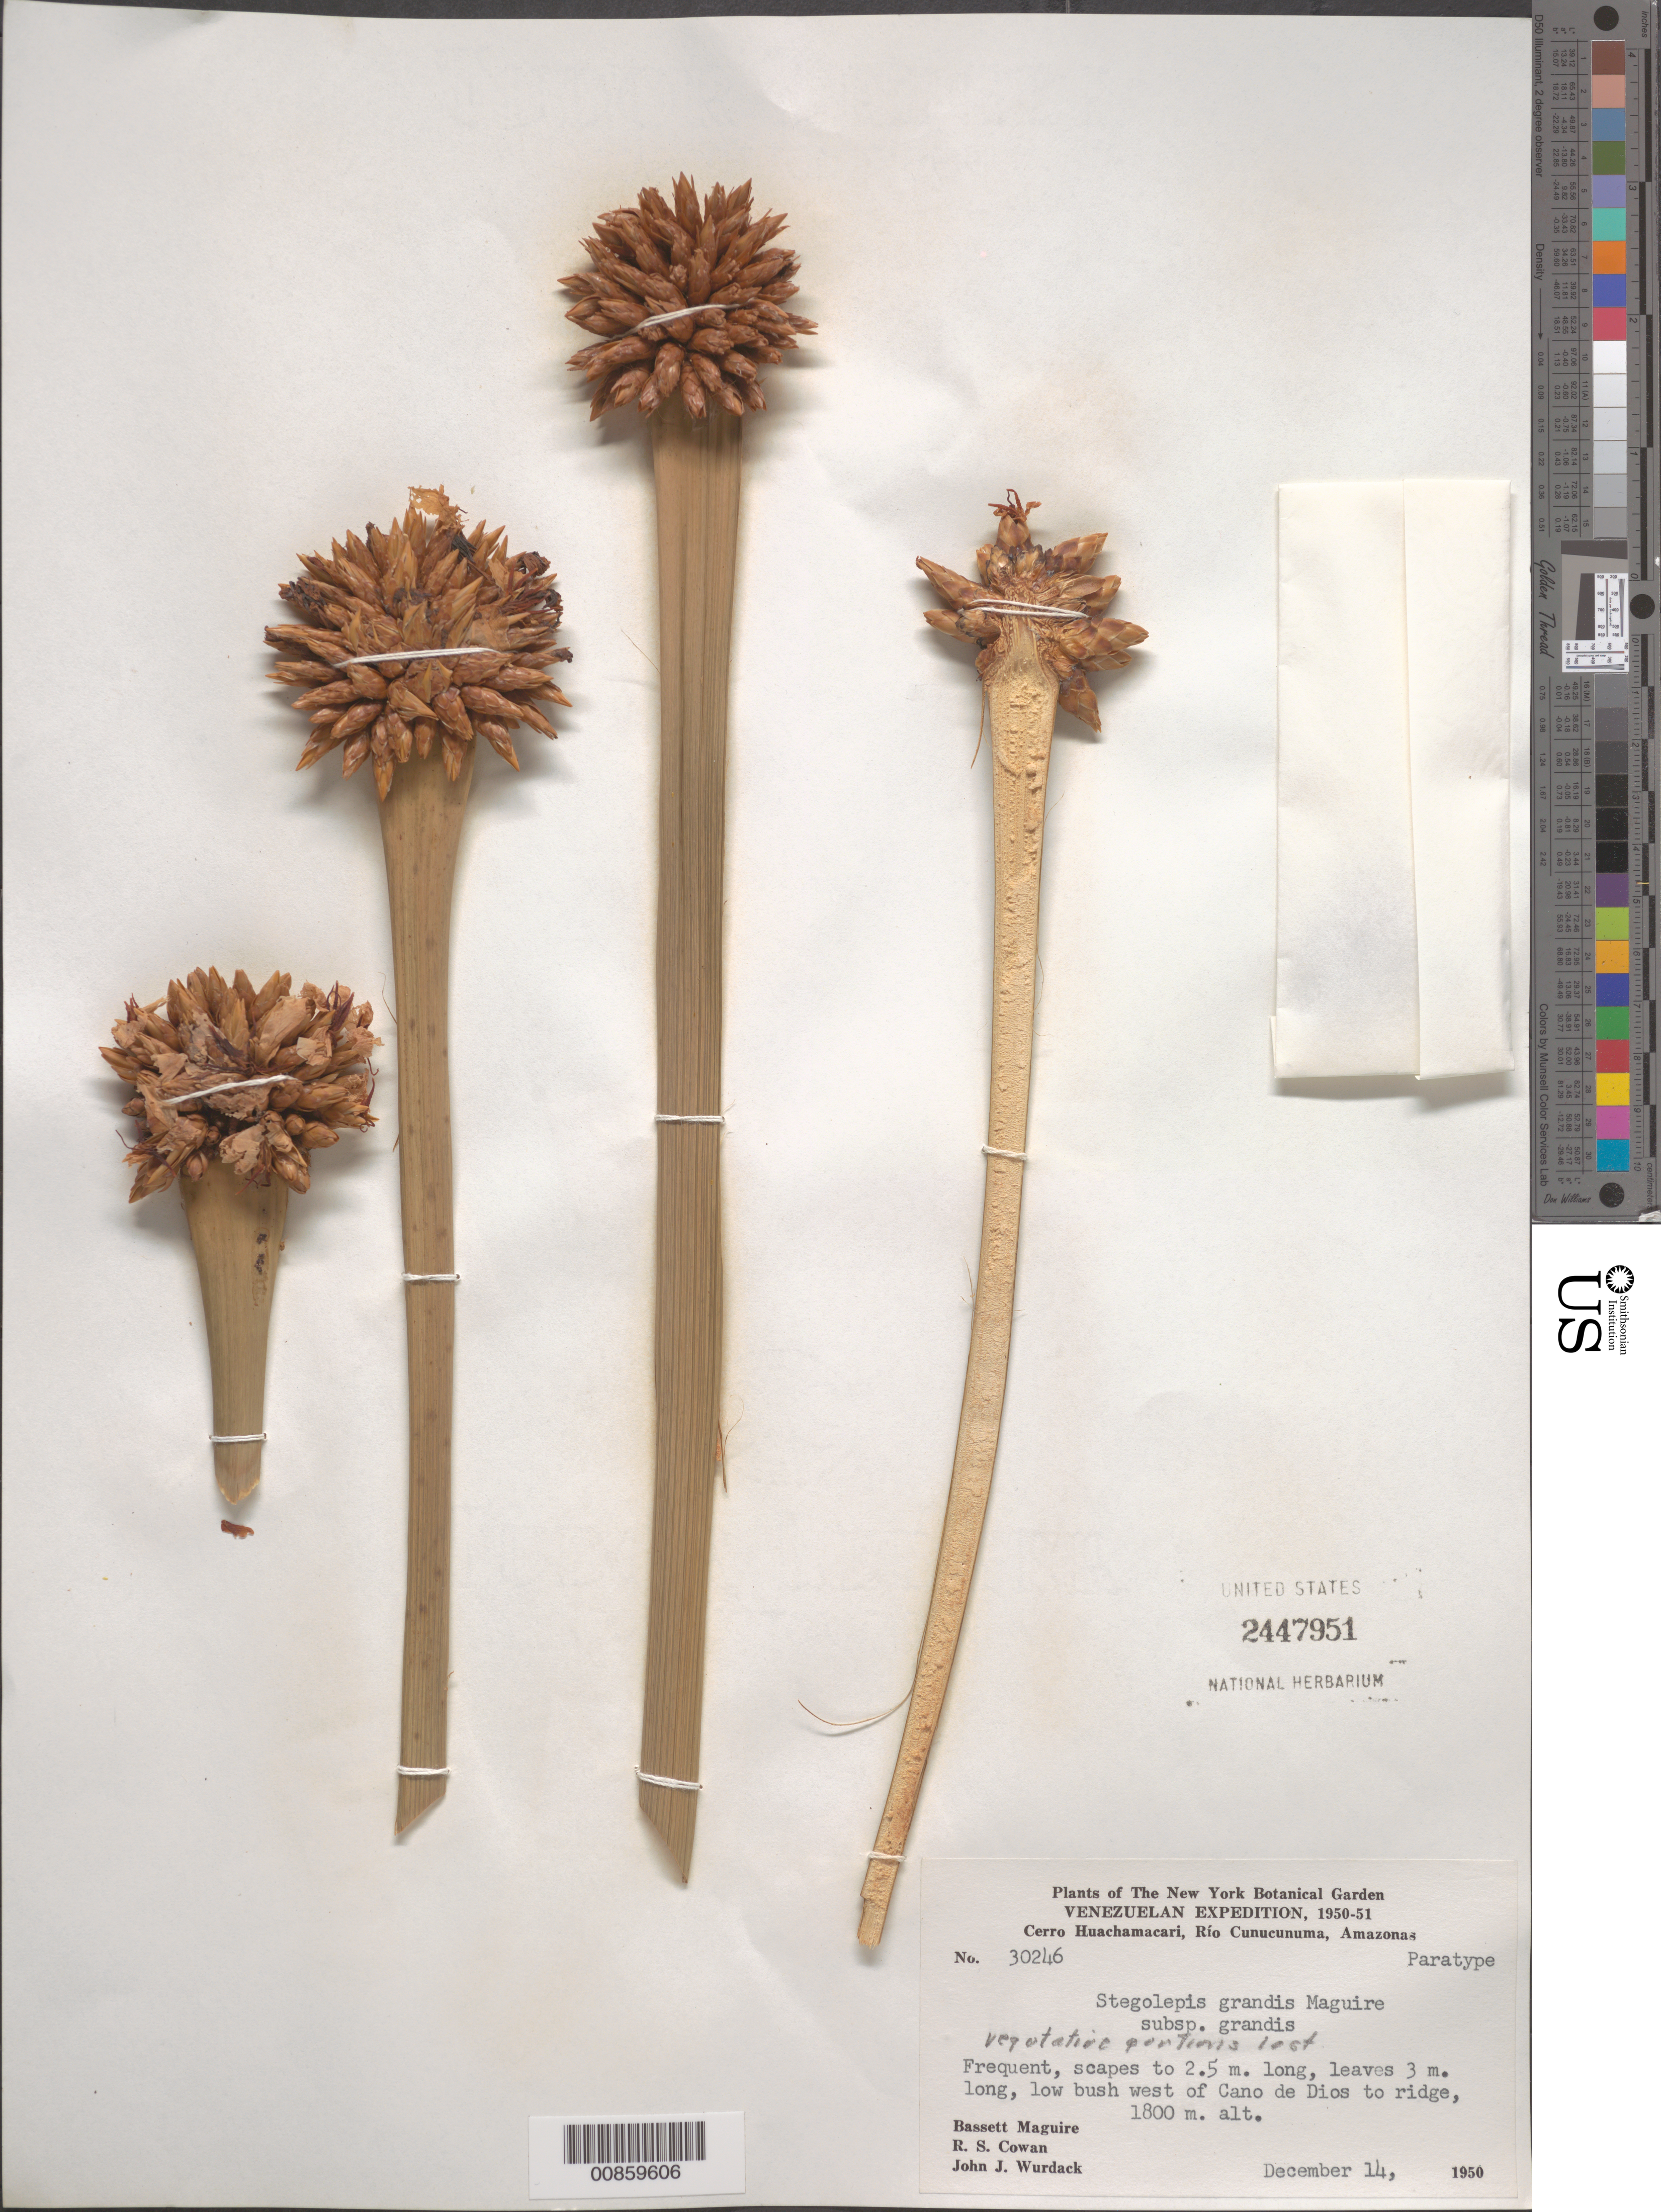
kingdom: Plantae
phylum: Tracheophyta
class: Liliopsida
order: Poales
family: Rapateaceae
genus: Stegolepis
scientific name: Stegolepis grandis subsp. grandis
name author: Maguire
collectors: B. Maguire, R. S. Cowan & J. J. Wurdack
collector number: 30246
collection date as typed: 14-Dec-50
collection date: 1950-12-14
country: Venezuela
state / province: Amazonas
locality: Cerro Huachamacari, Río Cunucunuma, west of Caño de Dios to ridge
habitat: West of Caño de Dios to ridge.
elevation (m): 1800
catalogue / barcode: US 2447951